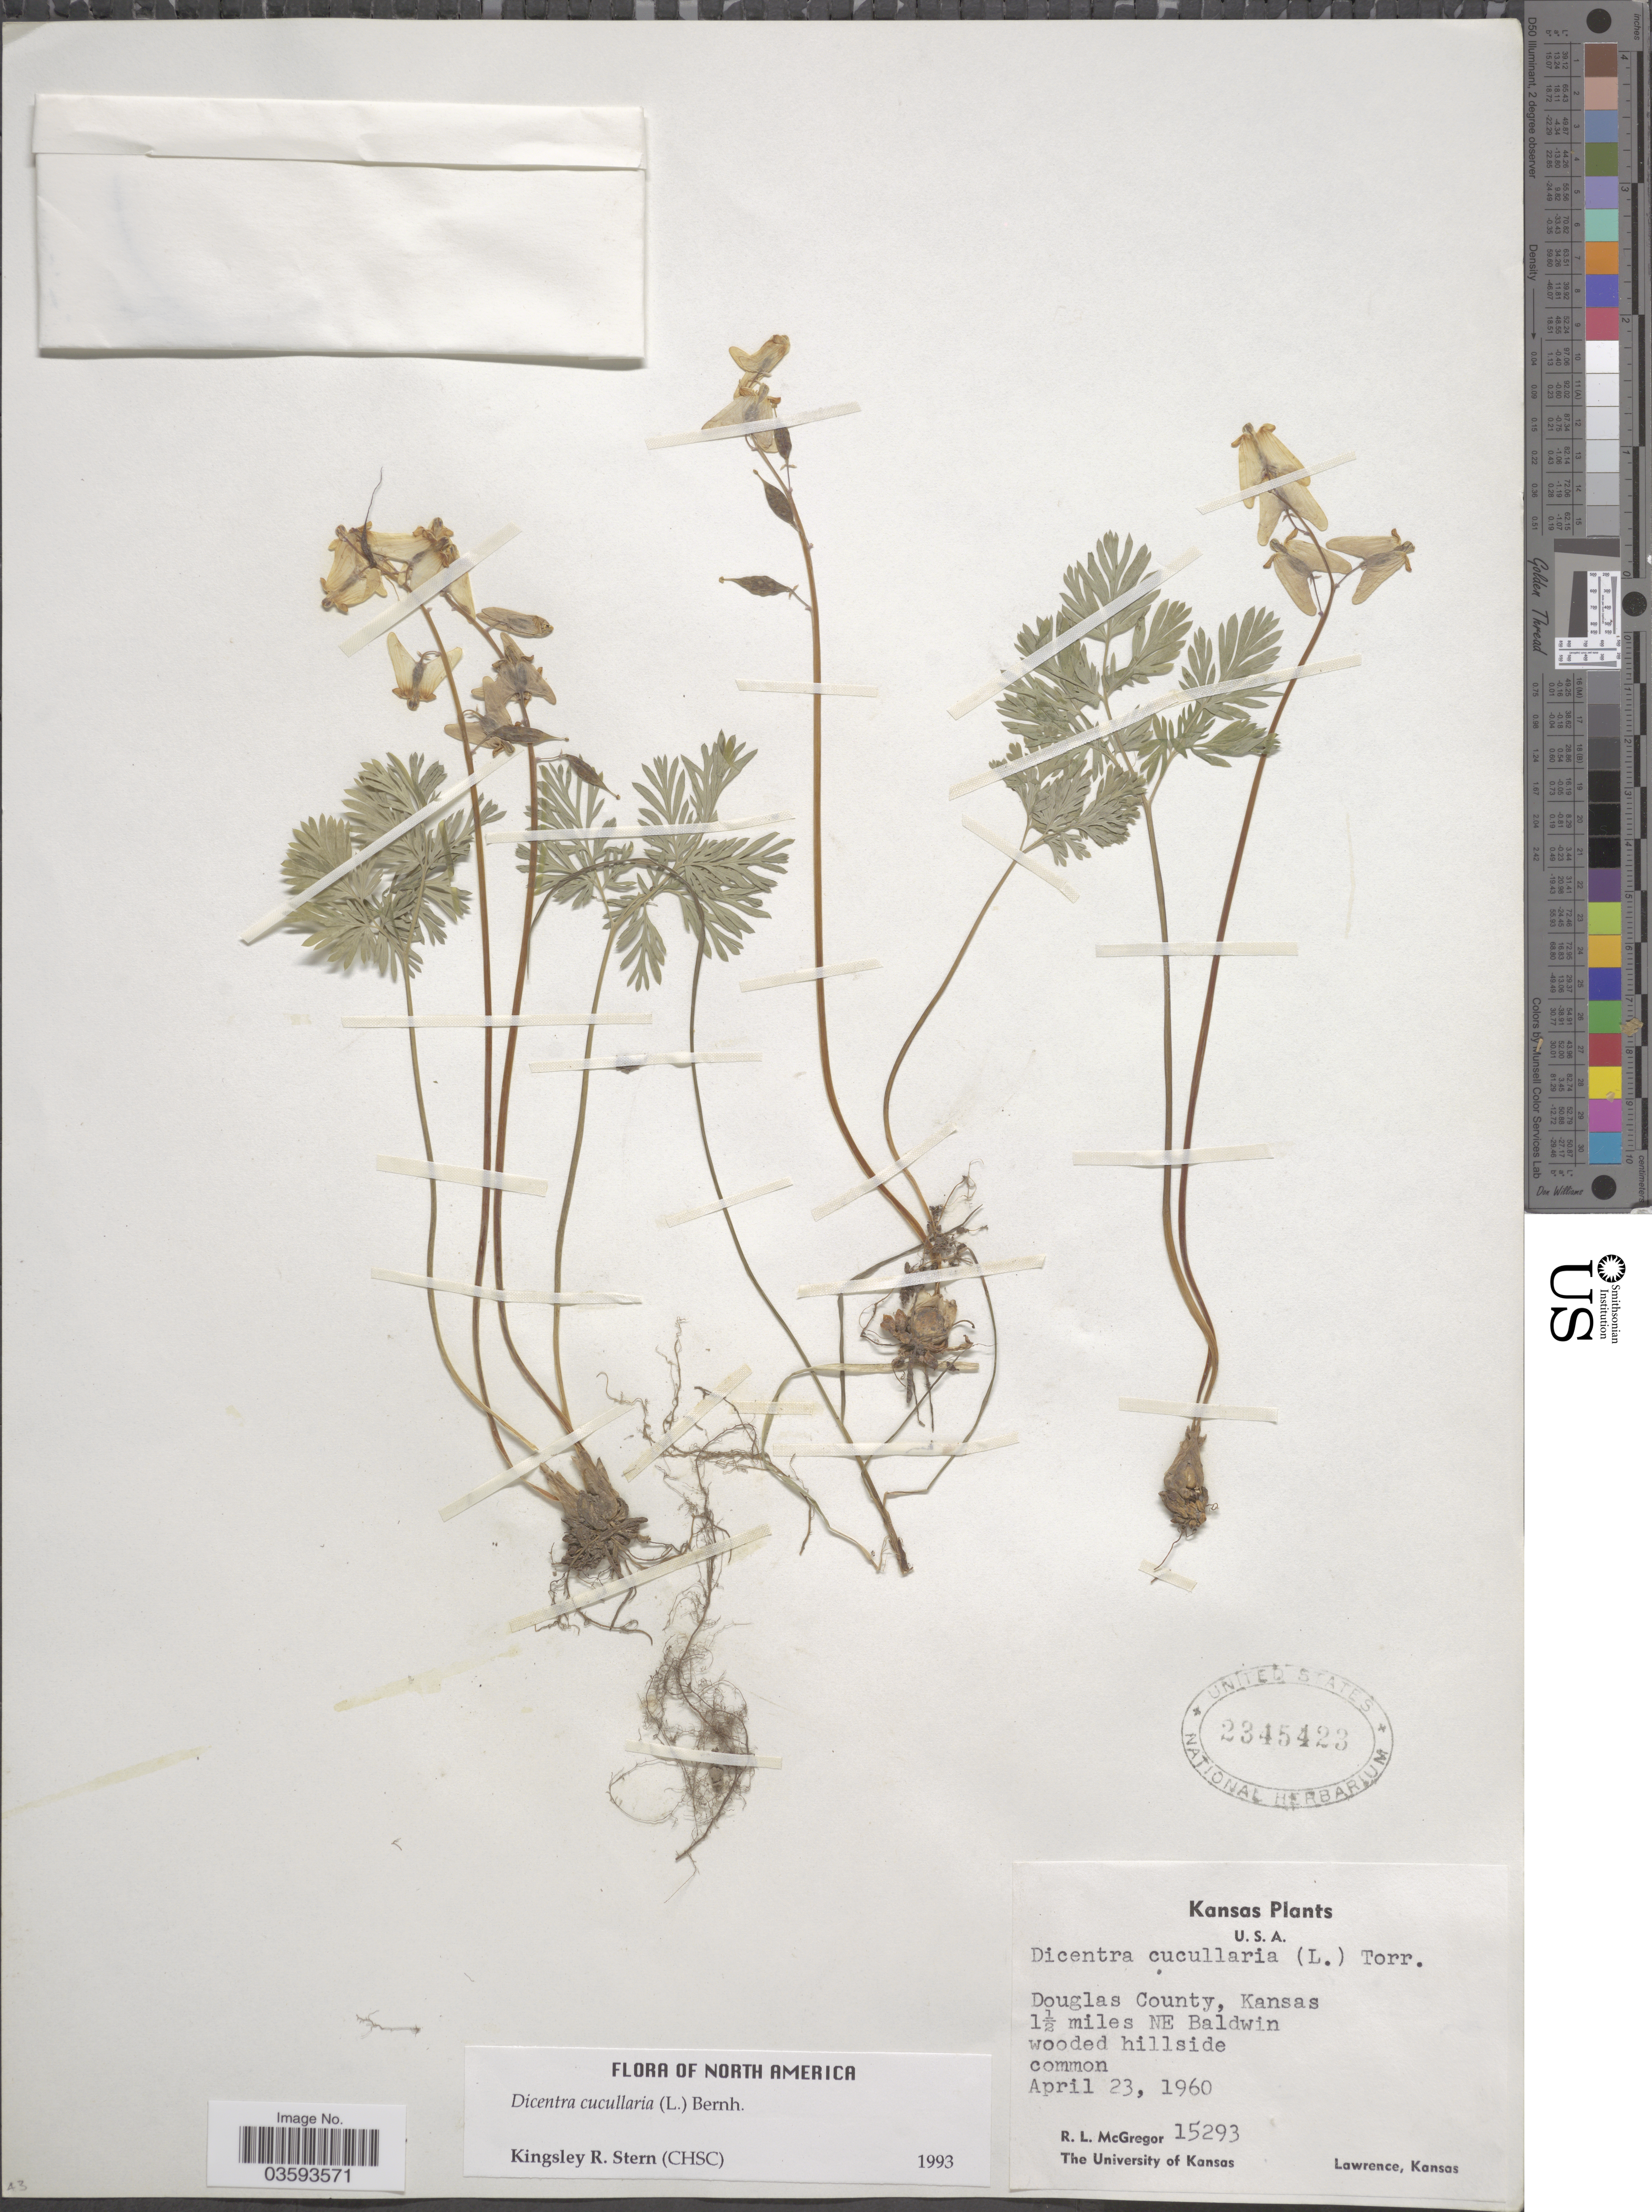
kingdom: Plantae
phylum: Tracheophyta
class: Magnoliopsida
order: Ranunculales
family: Papaveraceae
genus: Dicentra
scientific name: Dicentra cucullaria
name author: (L.) Bernh.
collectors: R. McGregor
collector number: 15293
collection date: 1960-04-23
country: United States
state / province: Kansas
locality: Douglas County. 1½ miles NE Baldwin, wooded hillside.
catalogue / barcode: US 2345423